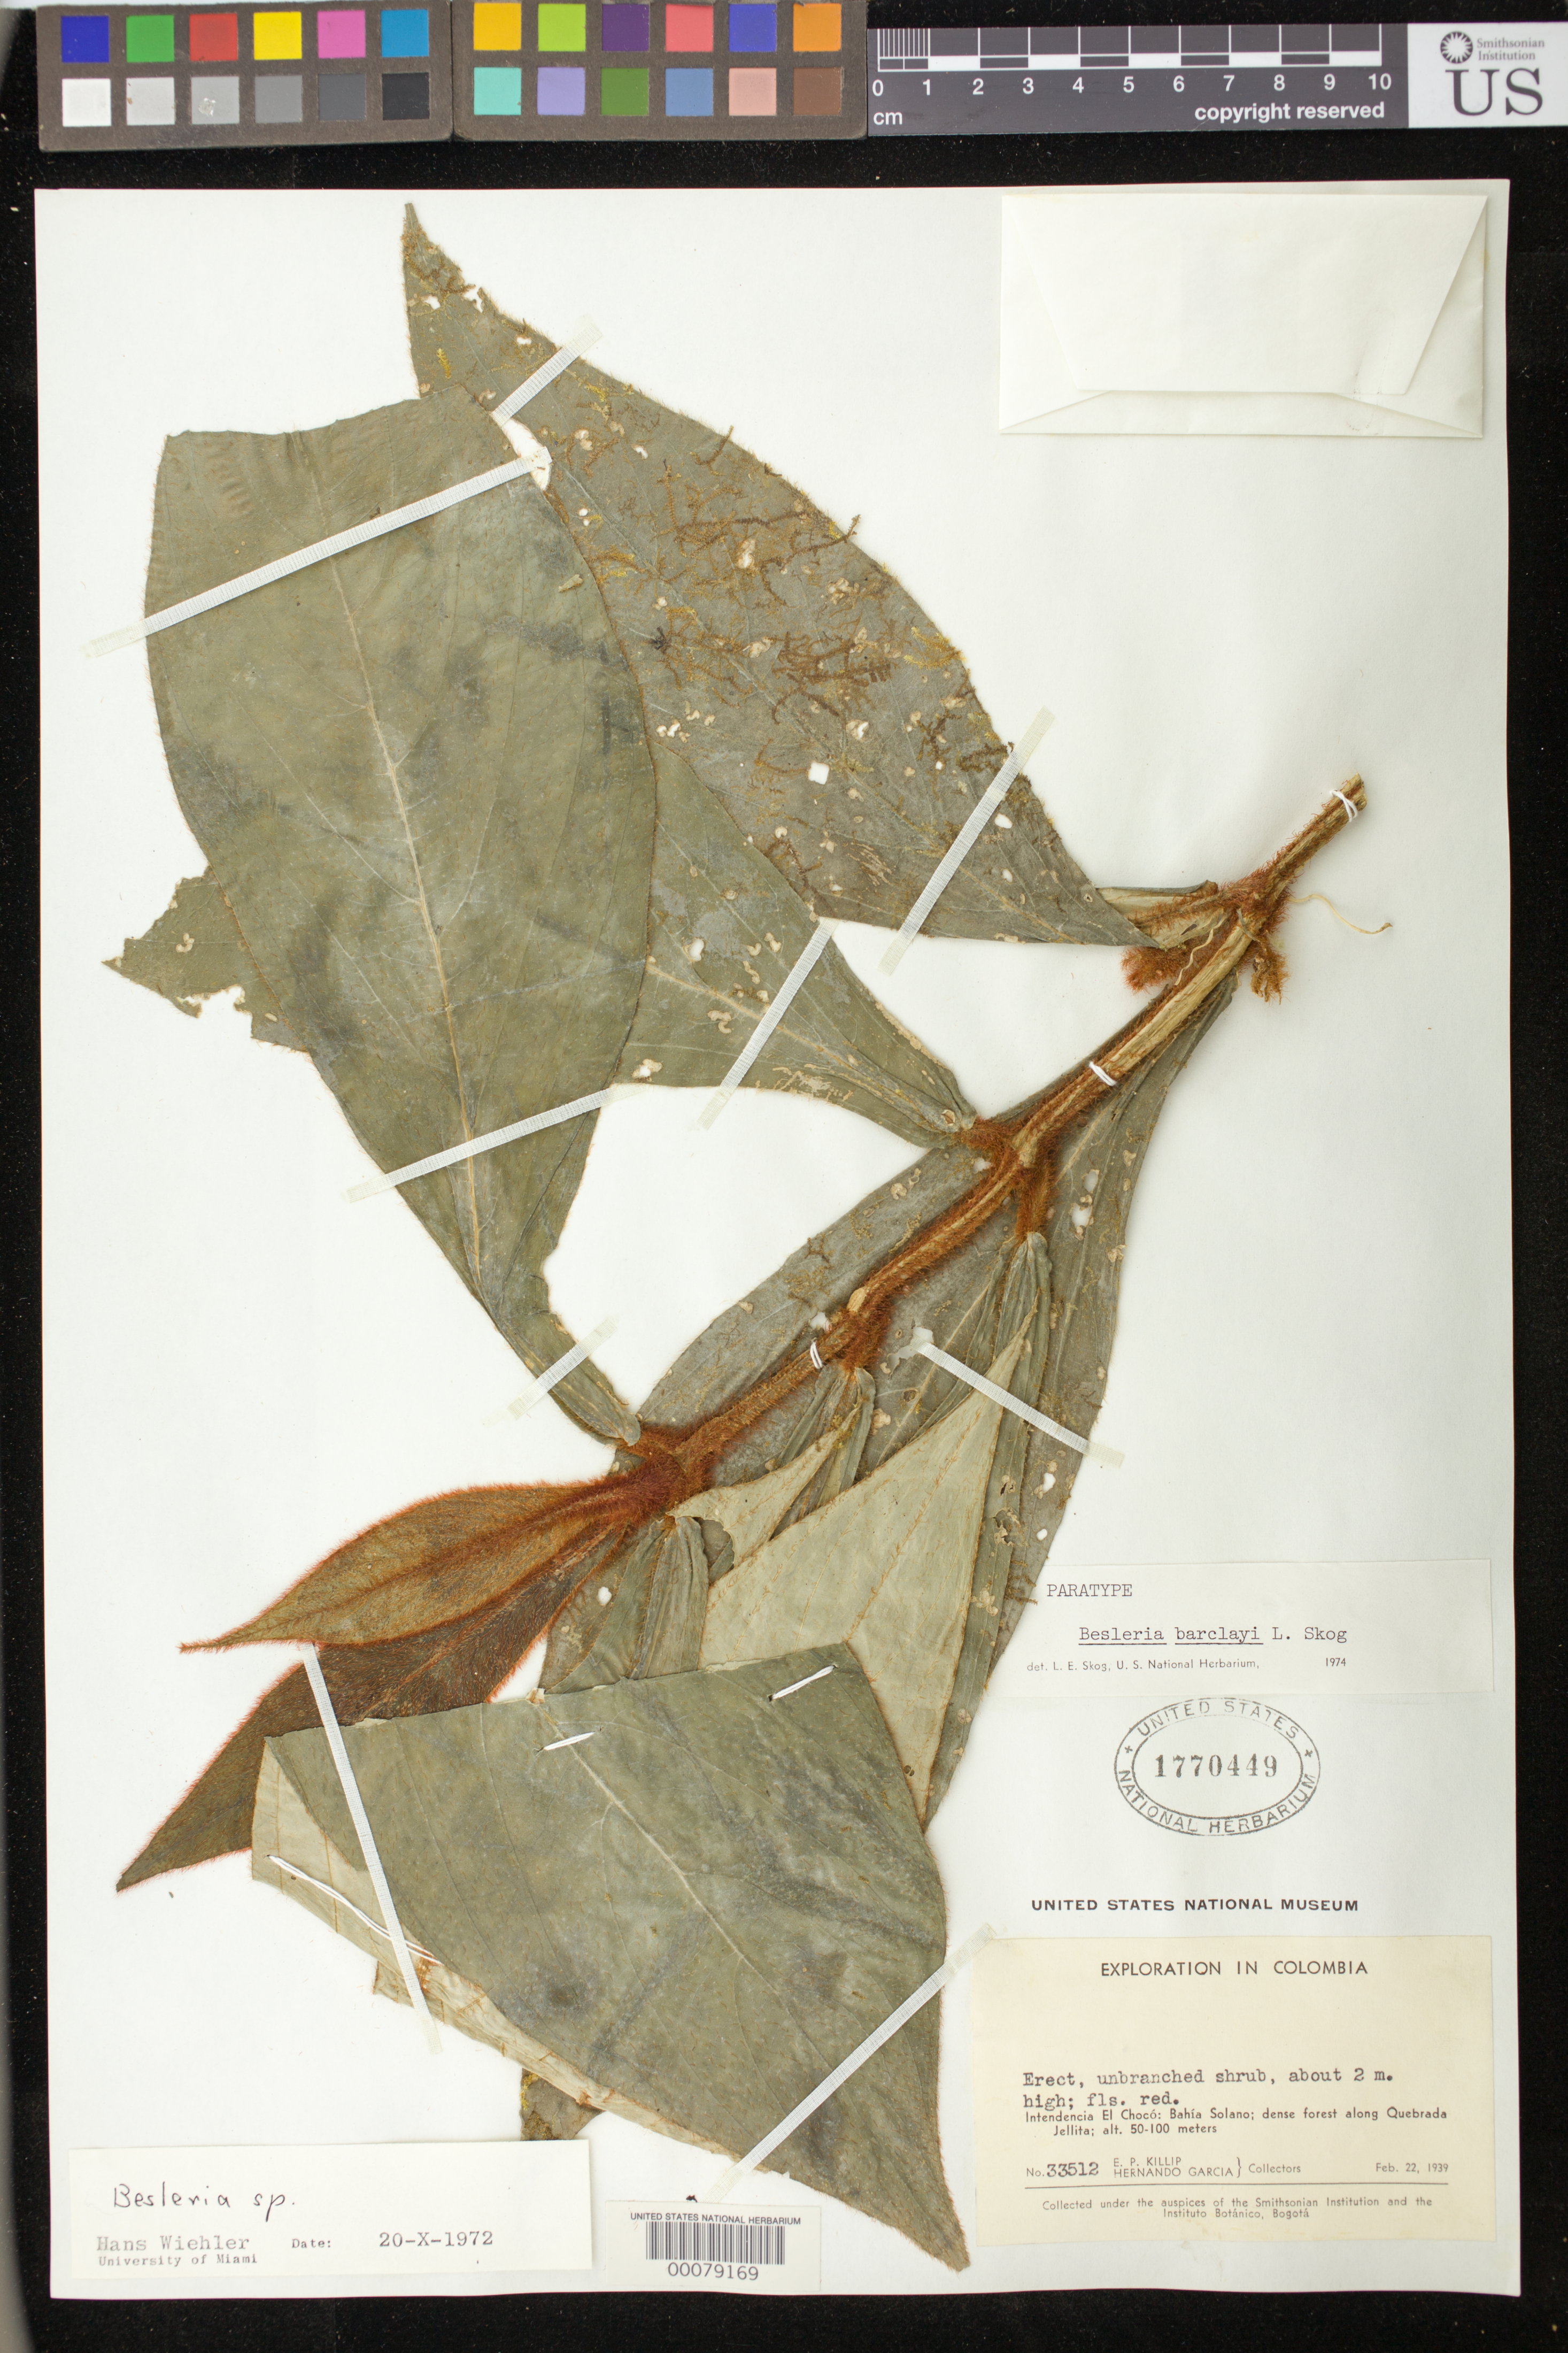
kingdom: Plantae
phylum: Tracheophyta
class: Magnoliopsida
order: Lamiales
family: Gesneriaceae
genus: Besleria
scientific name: Besleria barclayi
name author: L.E. Skog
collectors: E. P. Killip & H. Garcia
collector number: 33512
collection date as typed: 22 Feb 1939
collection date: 1939-02-22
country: Colombia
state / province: Chocó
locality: Bahia Solano, along Quebrada Jellita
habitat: Dense forest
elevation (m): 50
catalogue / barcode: US 1770449